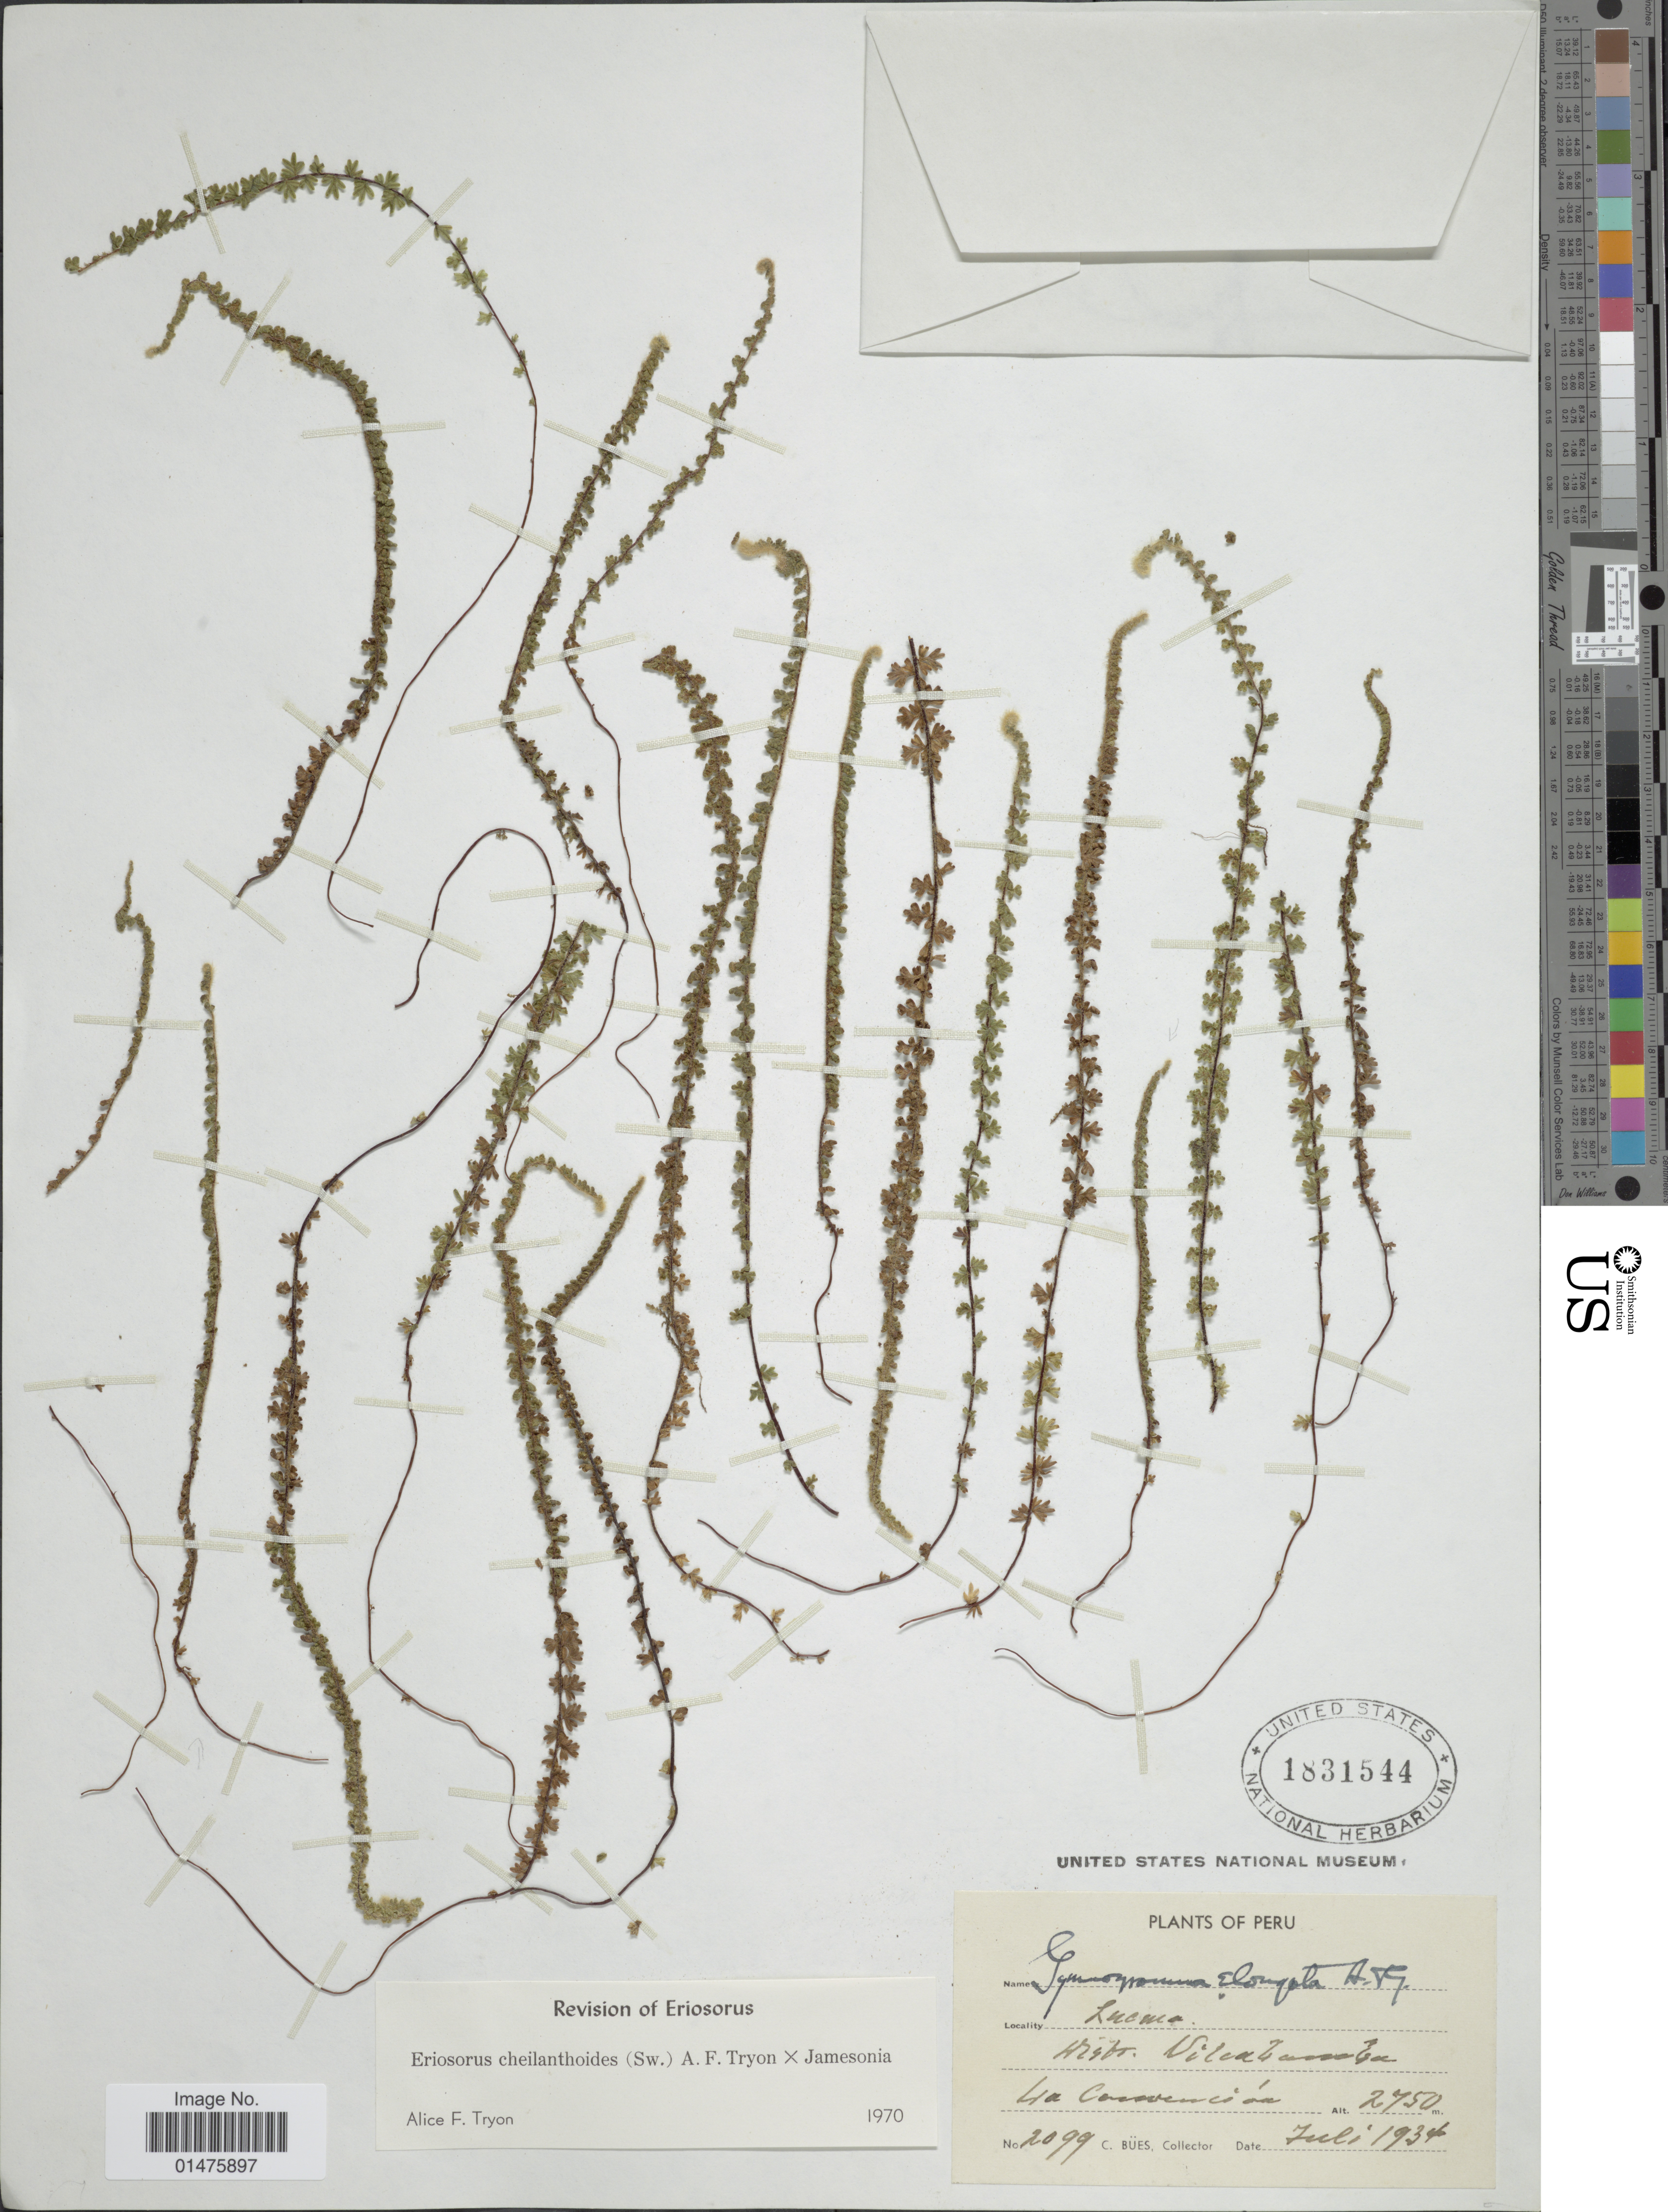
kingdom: Plantae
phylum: Tracheophyta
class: Polypodiopsida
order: Polypodiales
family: Pteridaceae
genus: Jamesonia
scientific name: Jamesonia cheilanthoides x J. jamesonia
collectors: C. Bues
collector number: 2099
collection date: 1934-07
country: Peru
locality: Lucma, Dist. Vilcabamba, La Convencion.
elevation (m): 2750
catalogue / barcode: US 1831544